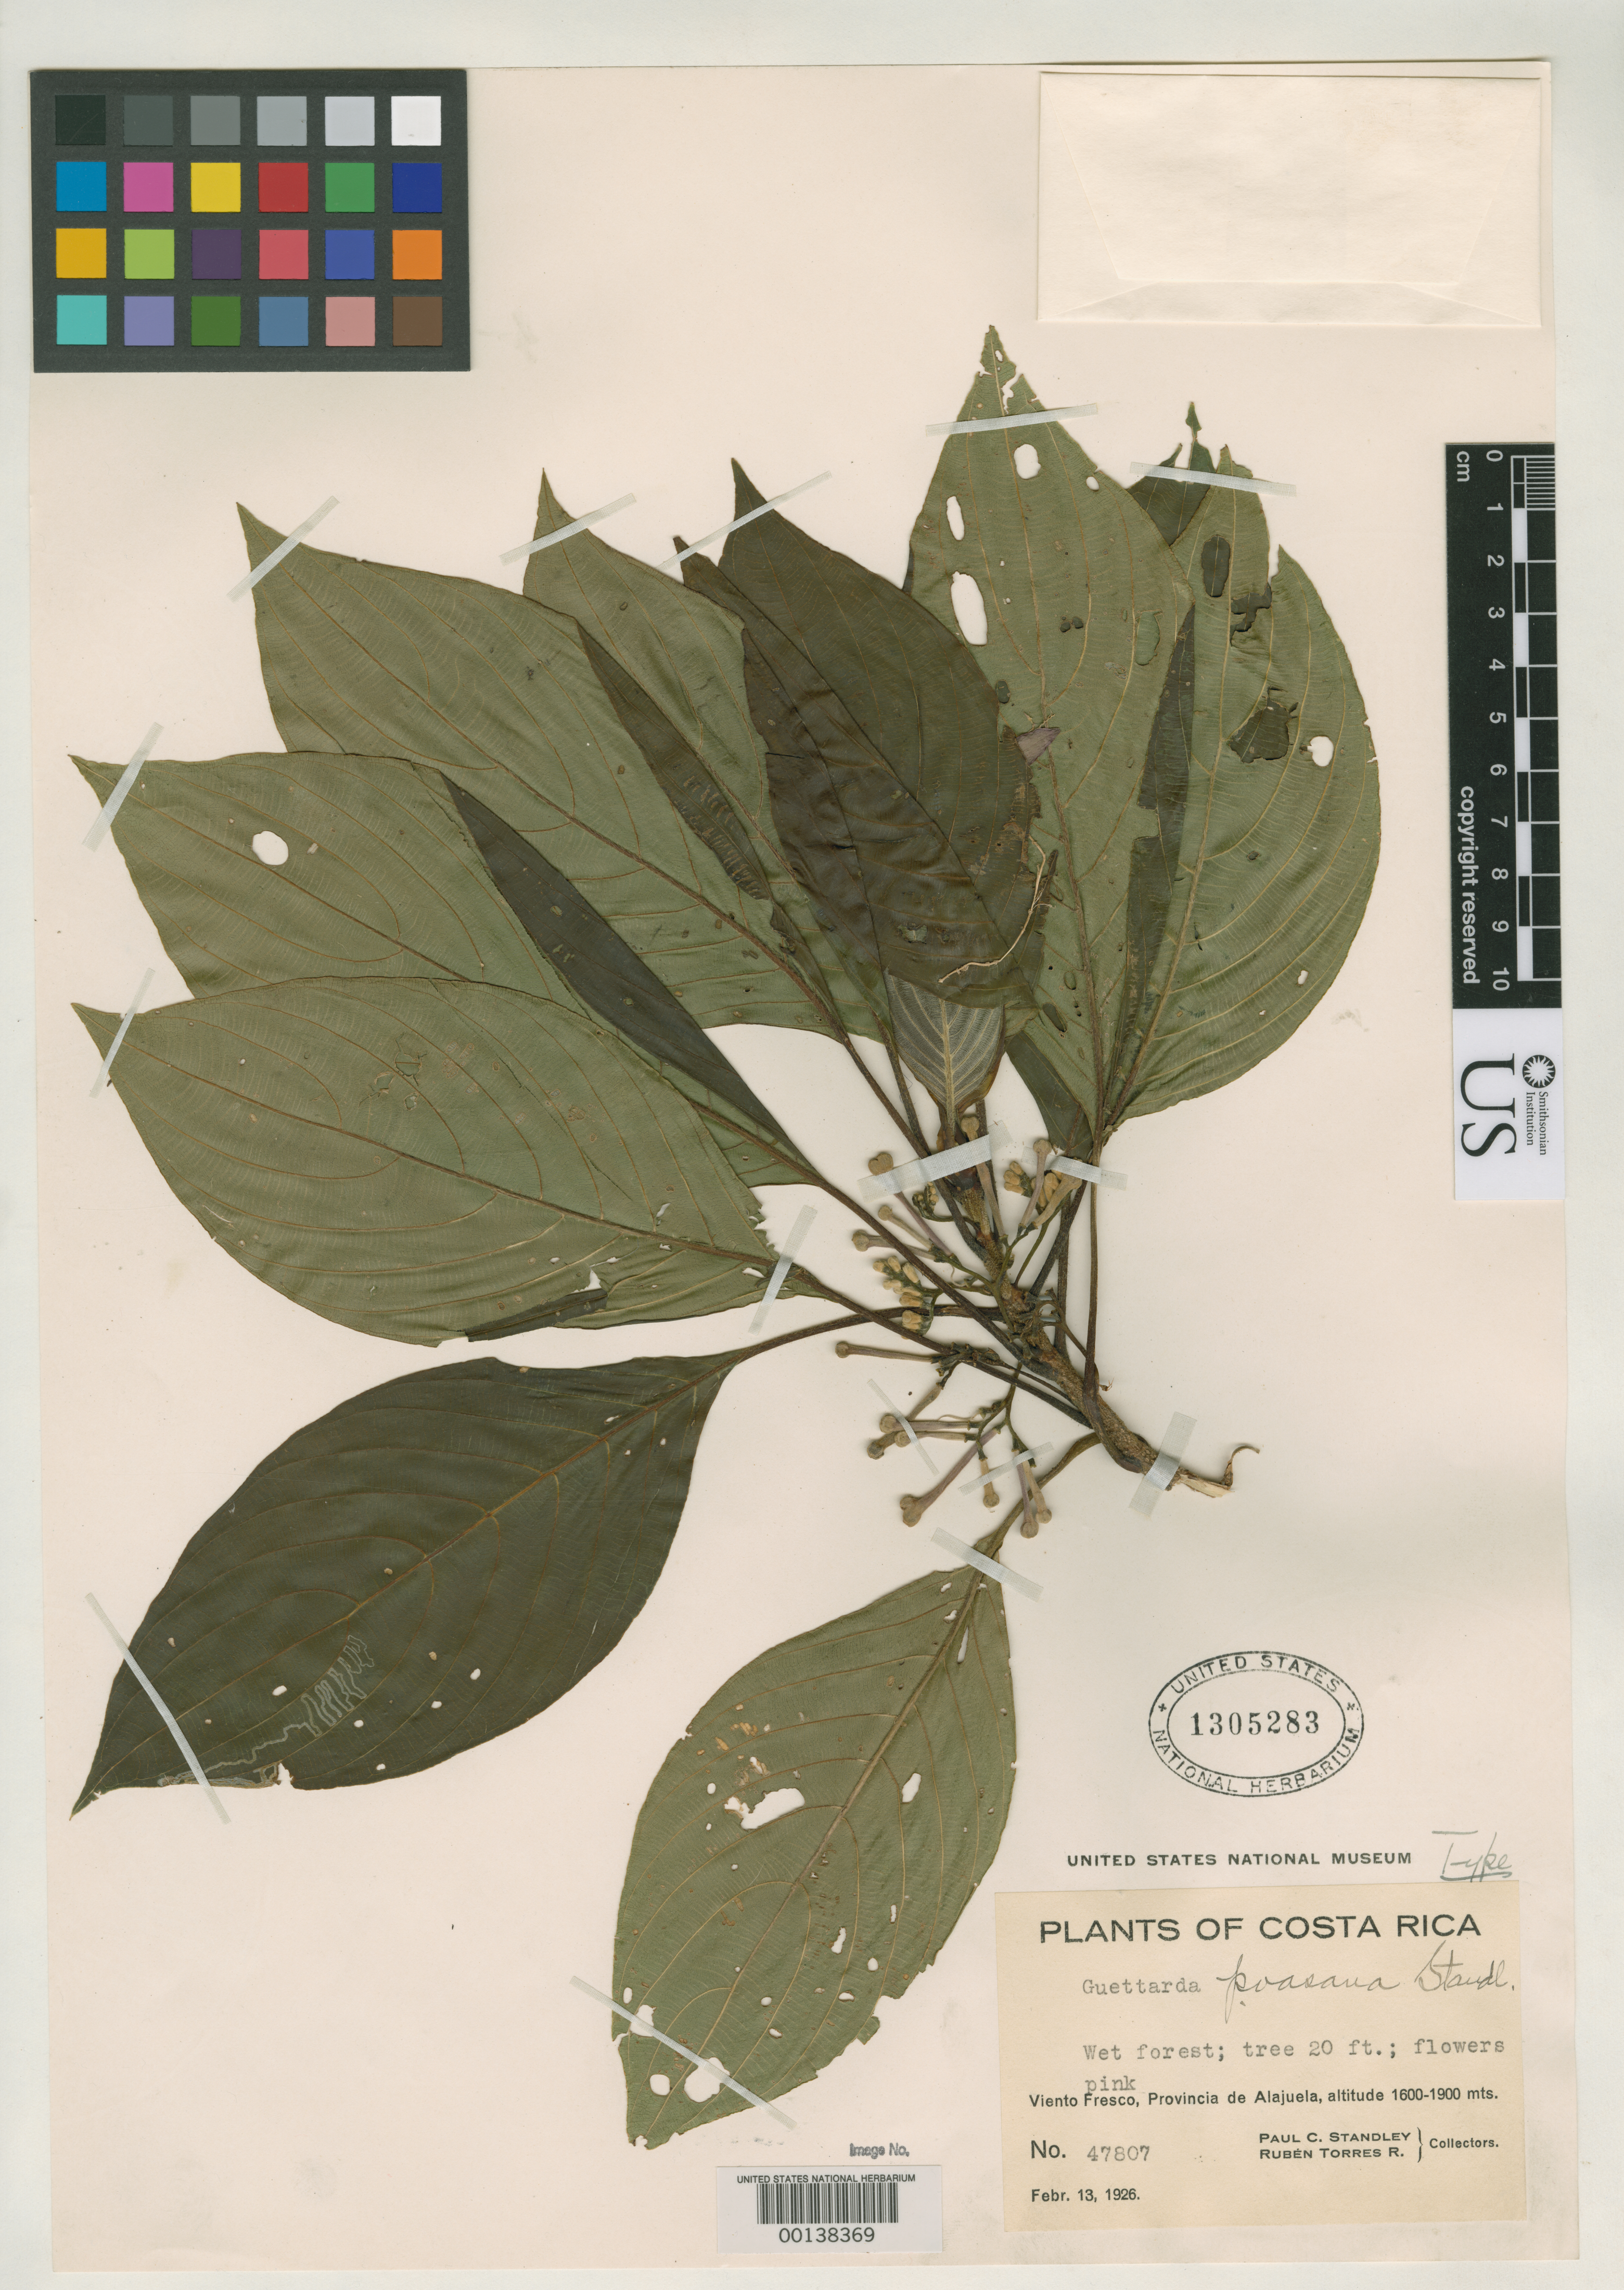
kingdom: Plantae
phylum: Tracheophyta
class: Magnoliopsida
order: Gentianales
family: Rubiaceae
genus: Guettarda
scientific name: Guettarda poasana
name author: Standl.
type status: Holotype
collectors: P. C. Standley & R. Torres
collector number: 47807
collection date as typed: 13 Feb 1926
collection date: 1926-02-13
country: Costa Rica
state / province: Alajuela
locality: Viento Fresco, slopes of Poás Volcano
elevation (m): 1800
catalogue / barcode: US 1305283